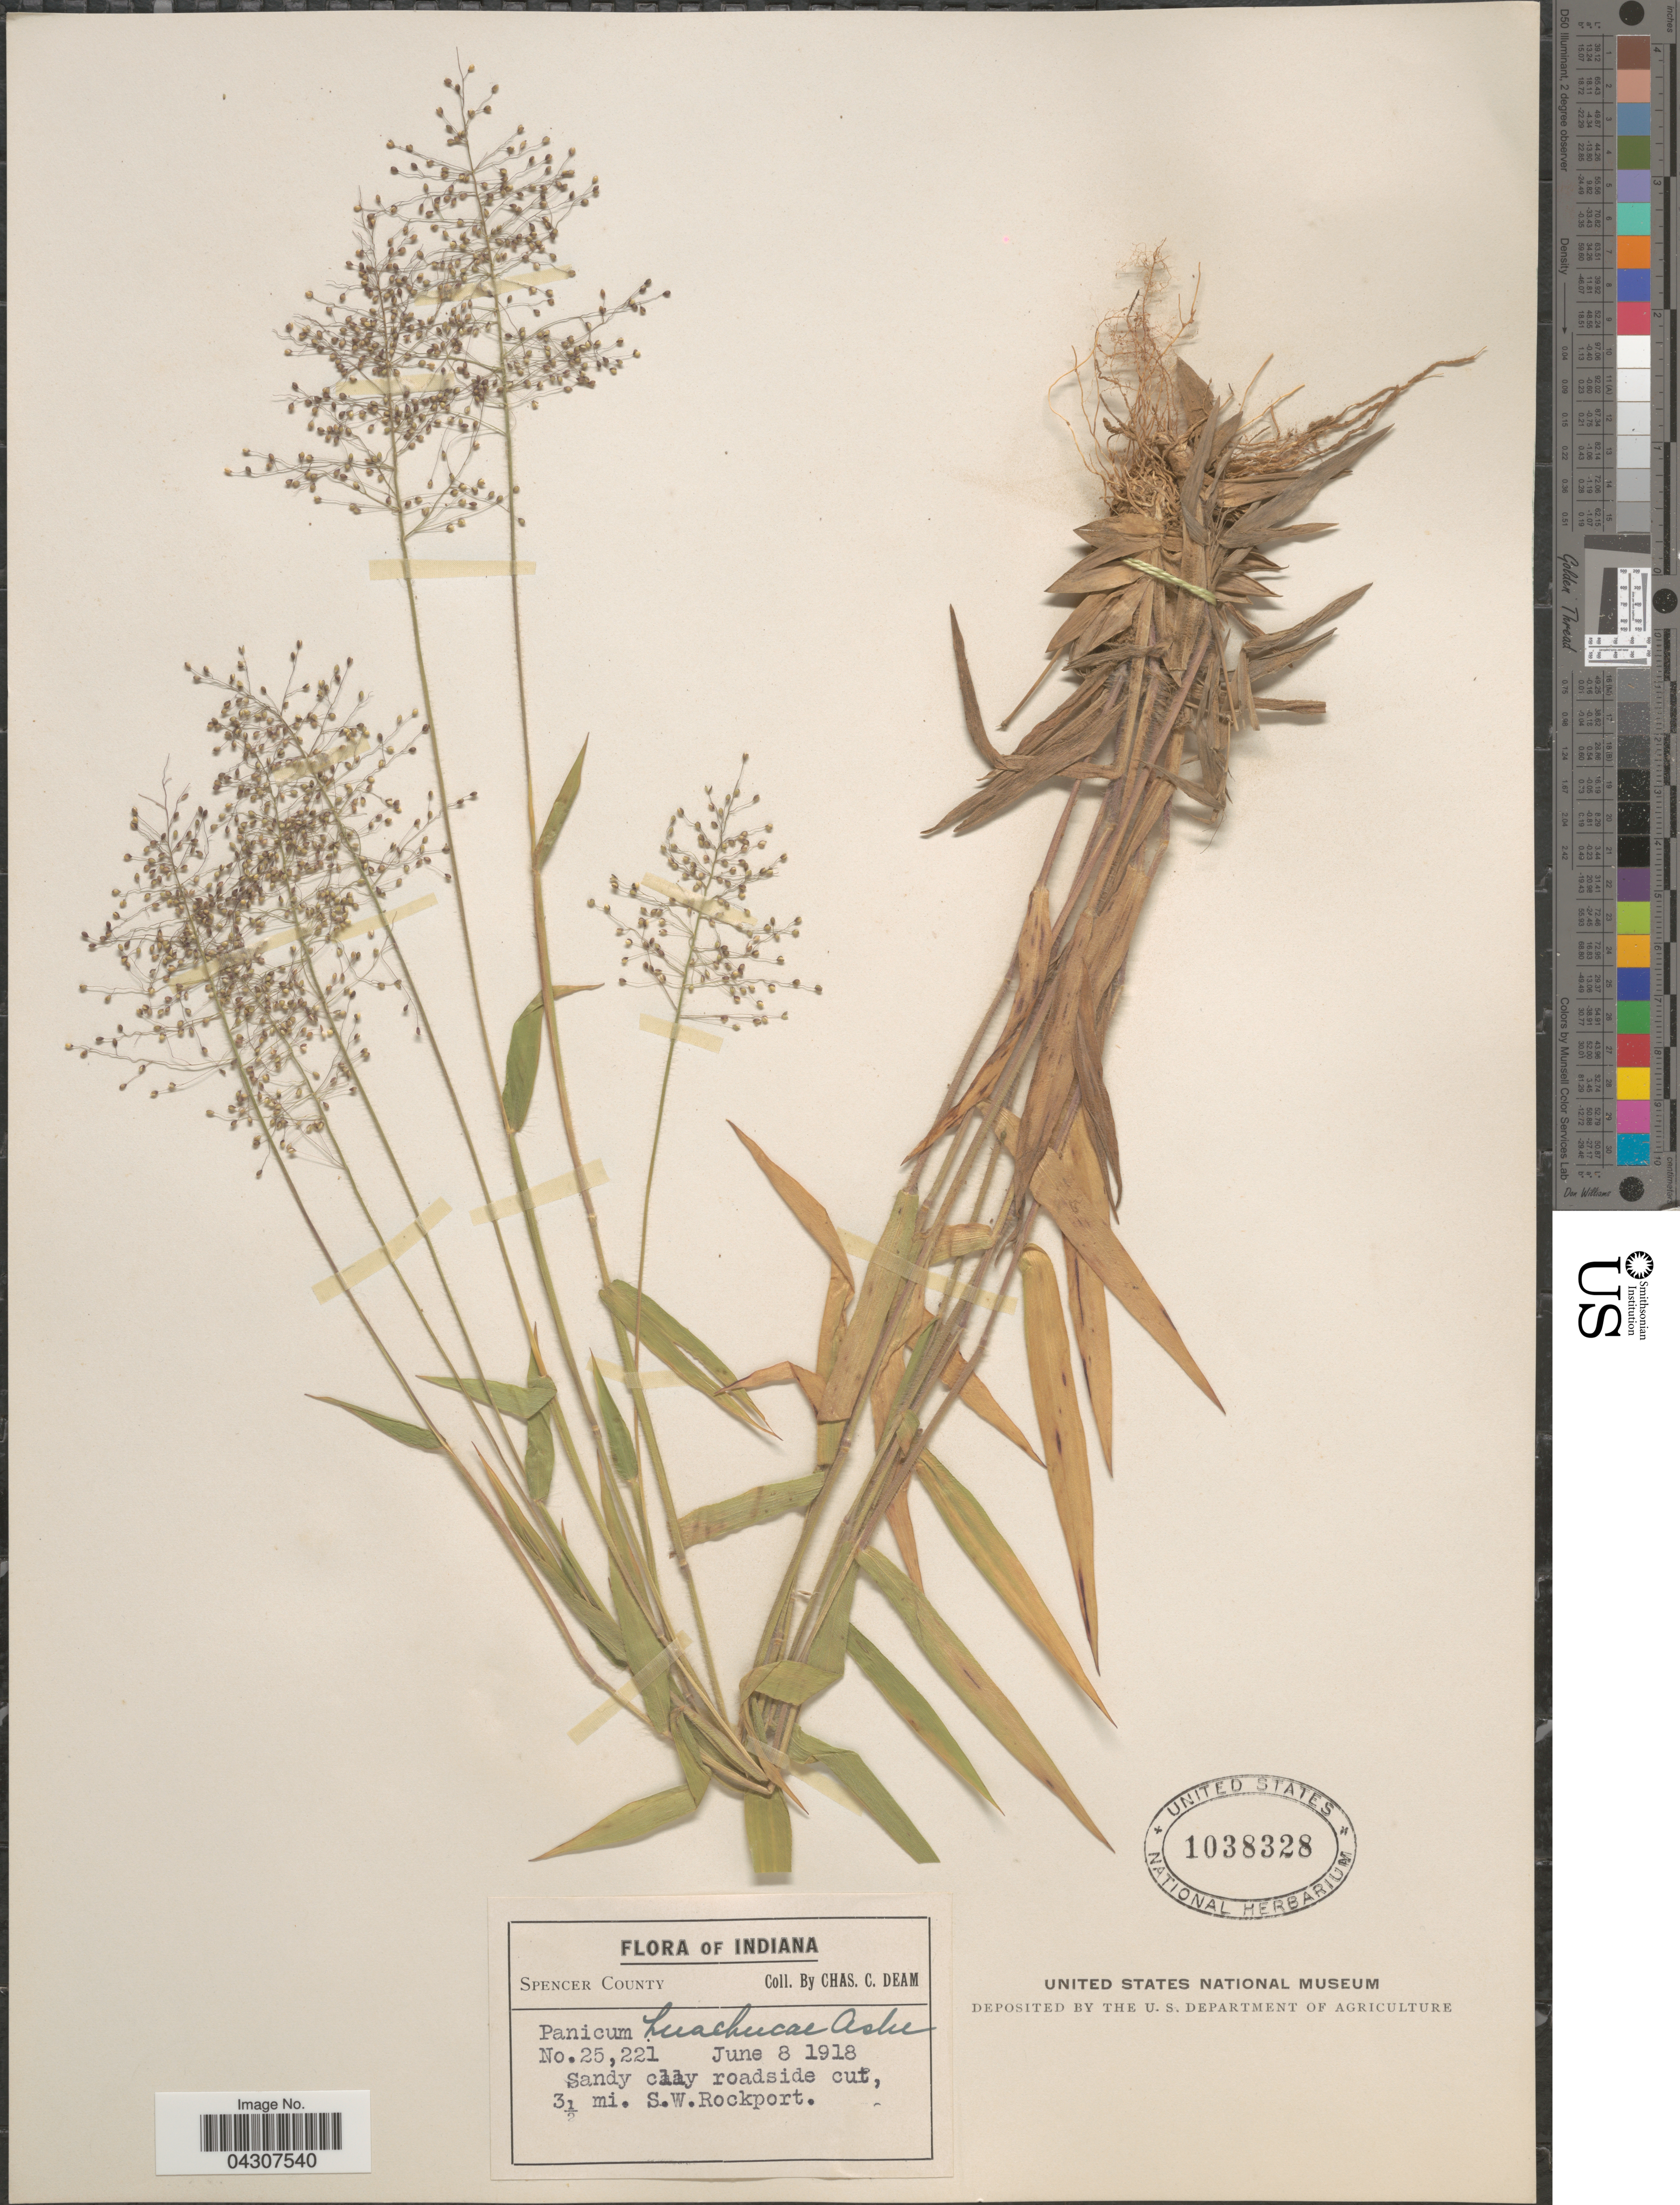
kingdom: Plantae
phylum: Tracheophyta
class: Liliopsida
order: Poales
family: Poaceae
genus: Dichanthelium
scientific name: Dichanthelium acuminatum var. acuminatum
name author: (Sw.) Gould & C.A. Clark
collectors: C. C. Deam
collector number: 25221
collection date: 1918-06-08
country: United States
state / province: Indiana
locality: Spencer County. Sandy clay roadside cut, 3½ mi. S.W. Rockport.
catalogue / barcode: US 1038328